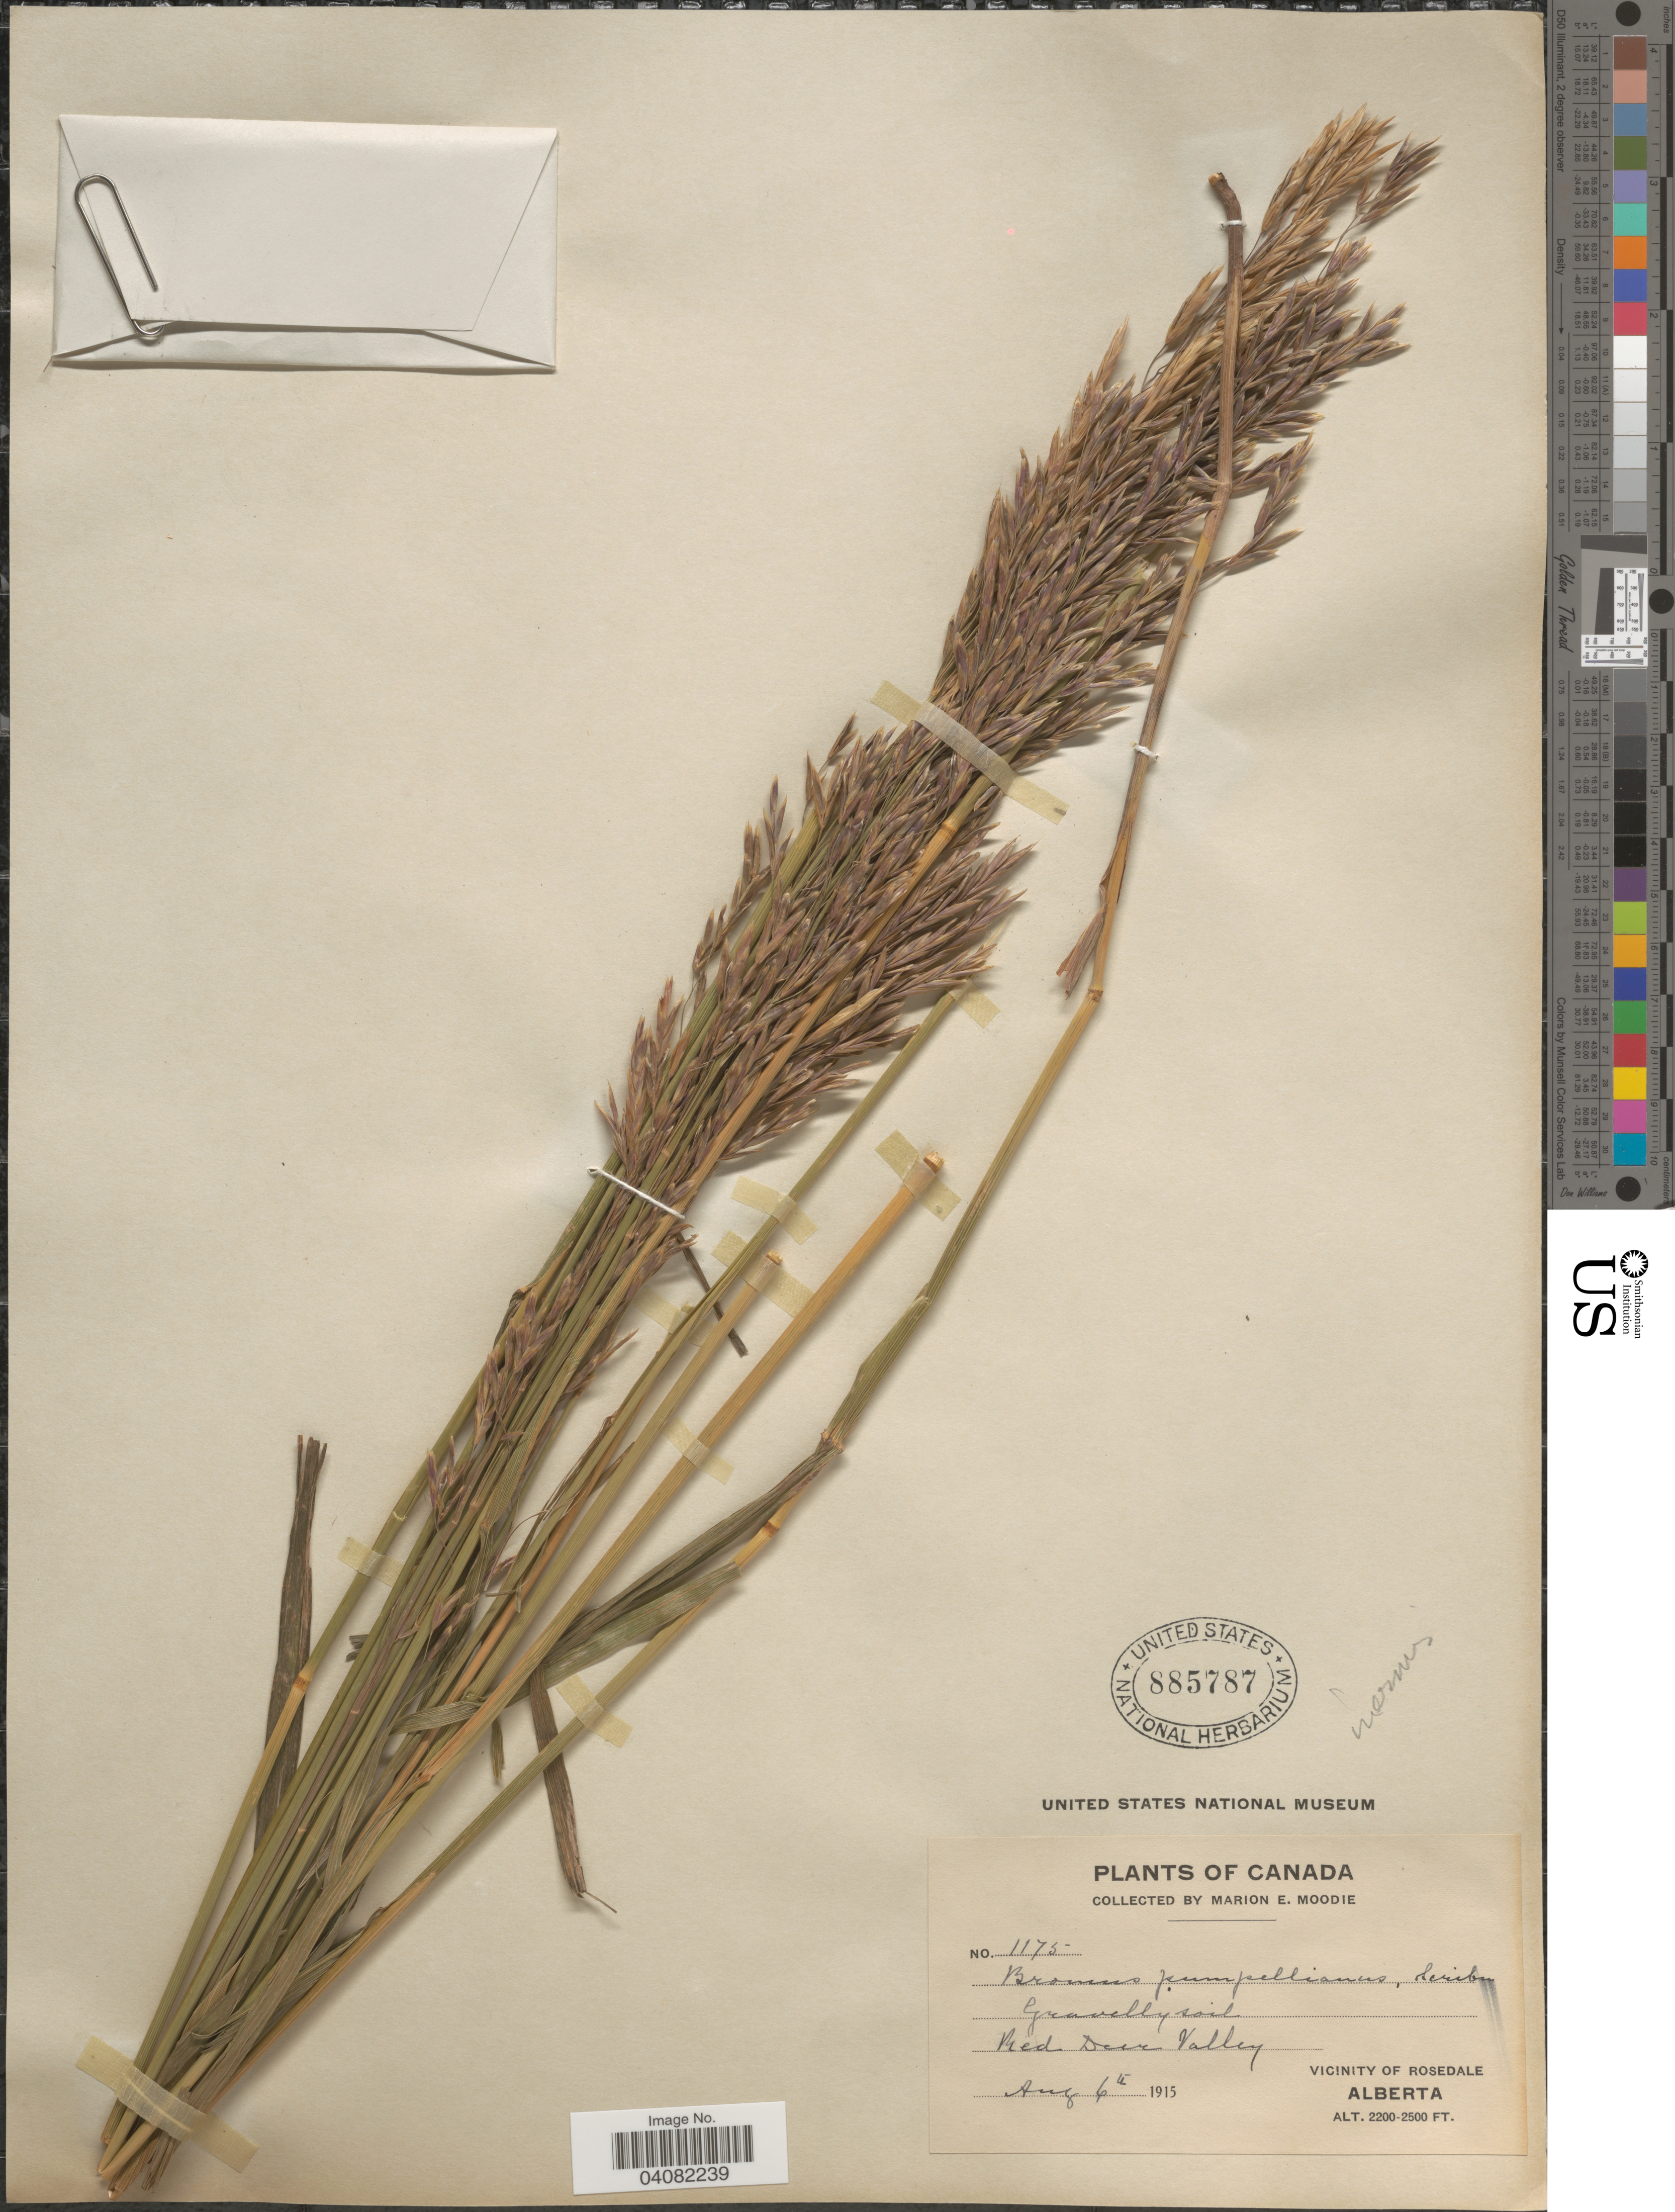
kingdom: Plantae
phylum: Tracheophyta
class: Liliopsida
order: Poales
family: Poaceae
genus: Bromus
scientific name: Bromus inermis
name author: Leyss.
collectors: M. E. Moodie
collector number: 1175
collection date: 1915-08-06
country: Canada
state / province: Alberta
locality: Red Deer Valley. Vicinity of Rosedale.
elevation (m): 671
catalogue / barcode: US 885787